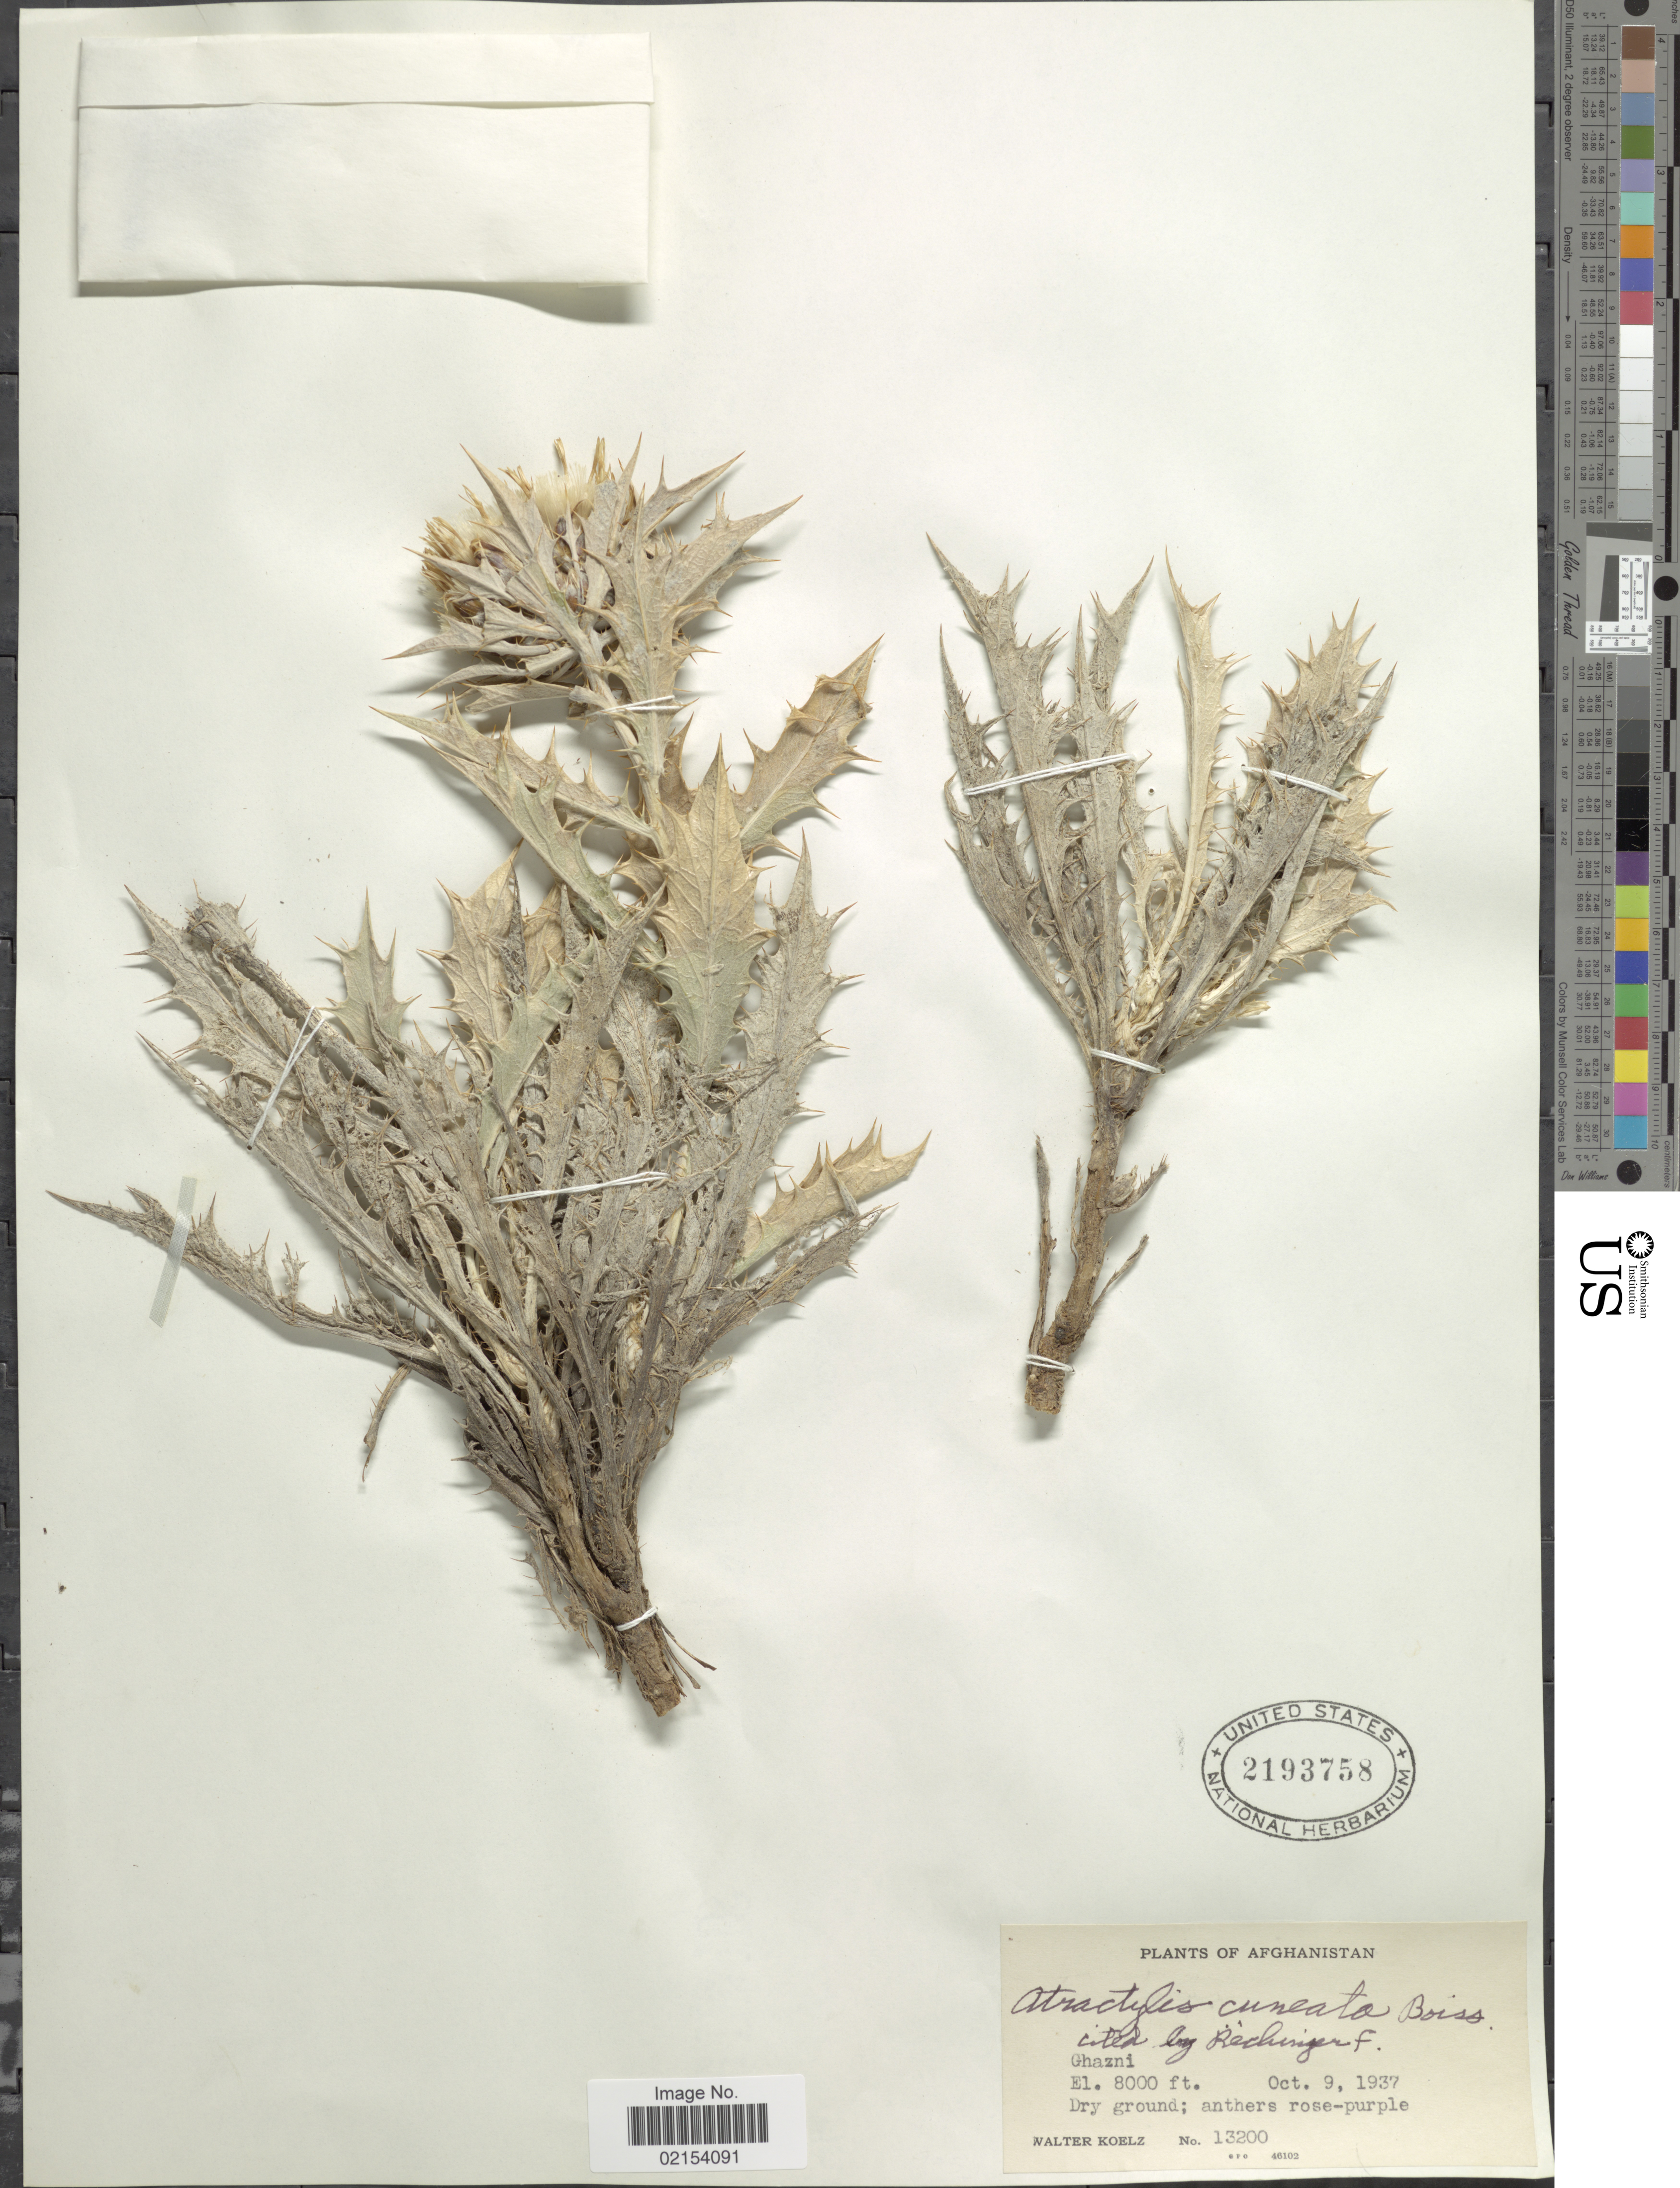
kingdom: Plantae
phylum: Tracheophyta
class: Magnoliopsida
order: Asterales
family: Asteraceae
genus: Chamaeleon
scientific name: Chamaeleon cuneatus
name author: (Boiss.) Dittrich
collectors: W. N. Koelz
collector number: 13200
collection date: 1937-10-09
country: Afghanistan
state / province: Ghazni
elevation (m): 2438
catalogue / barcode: US 2193758